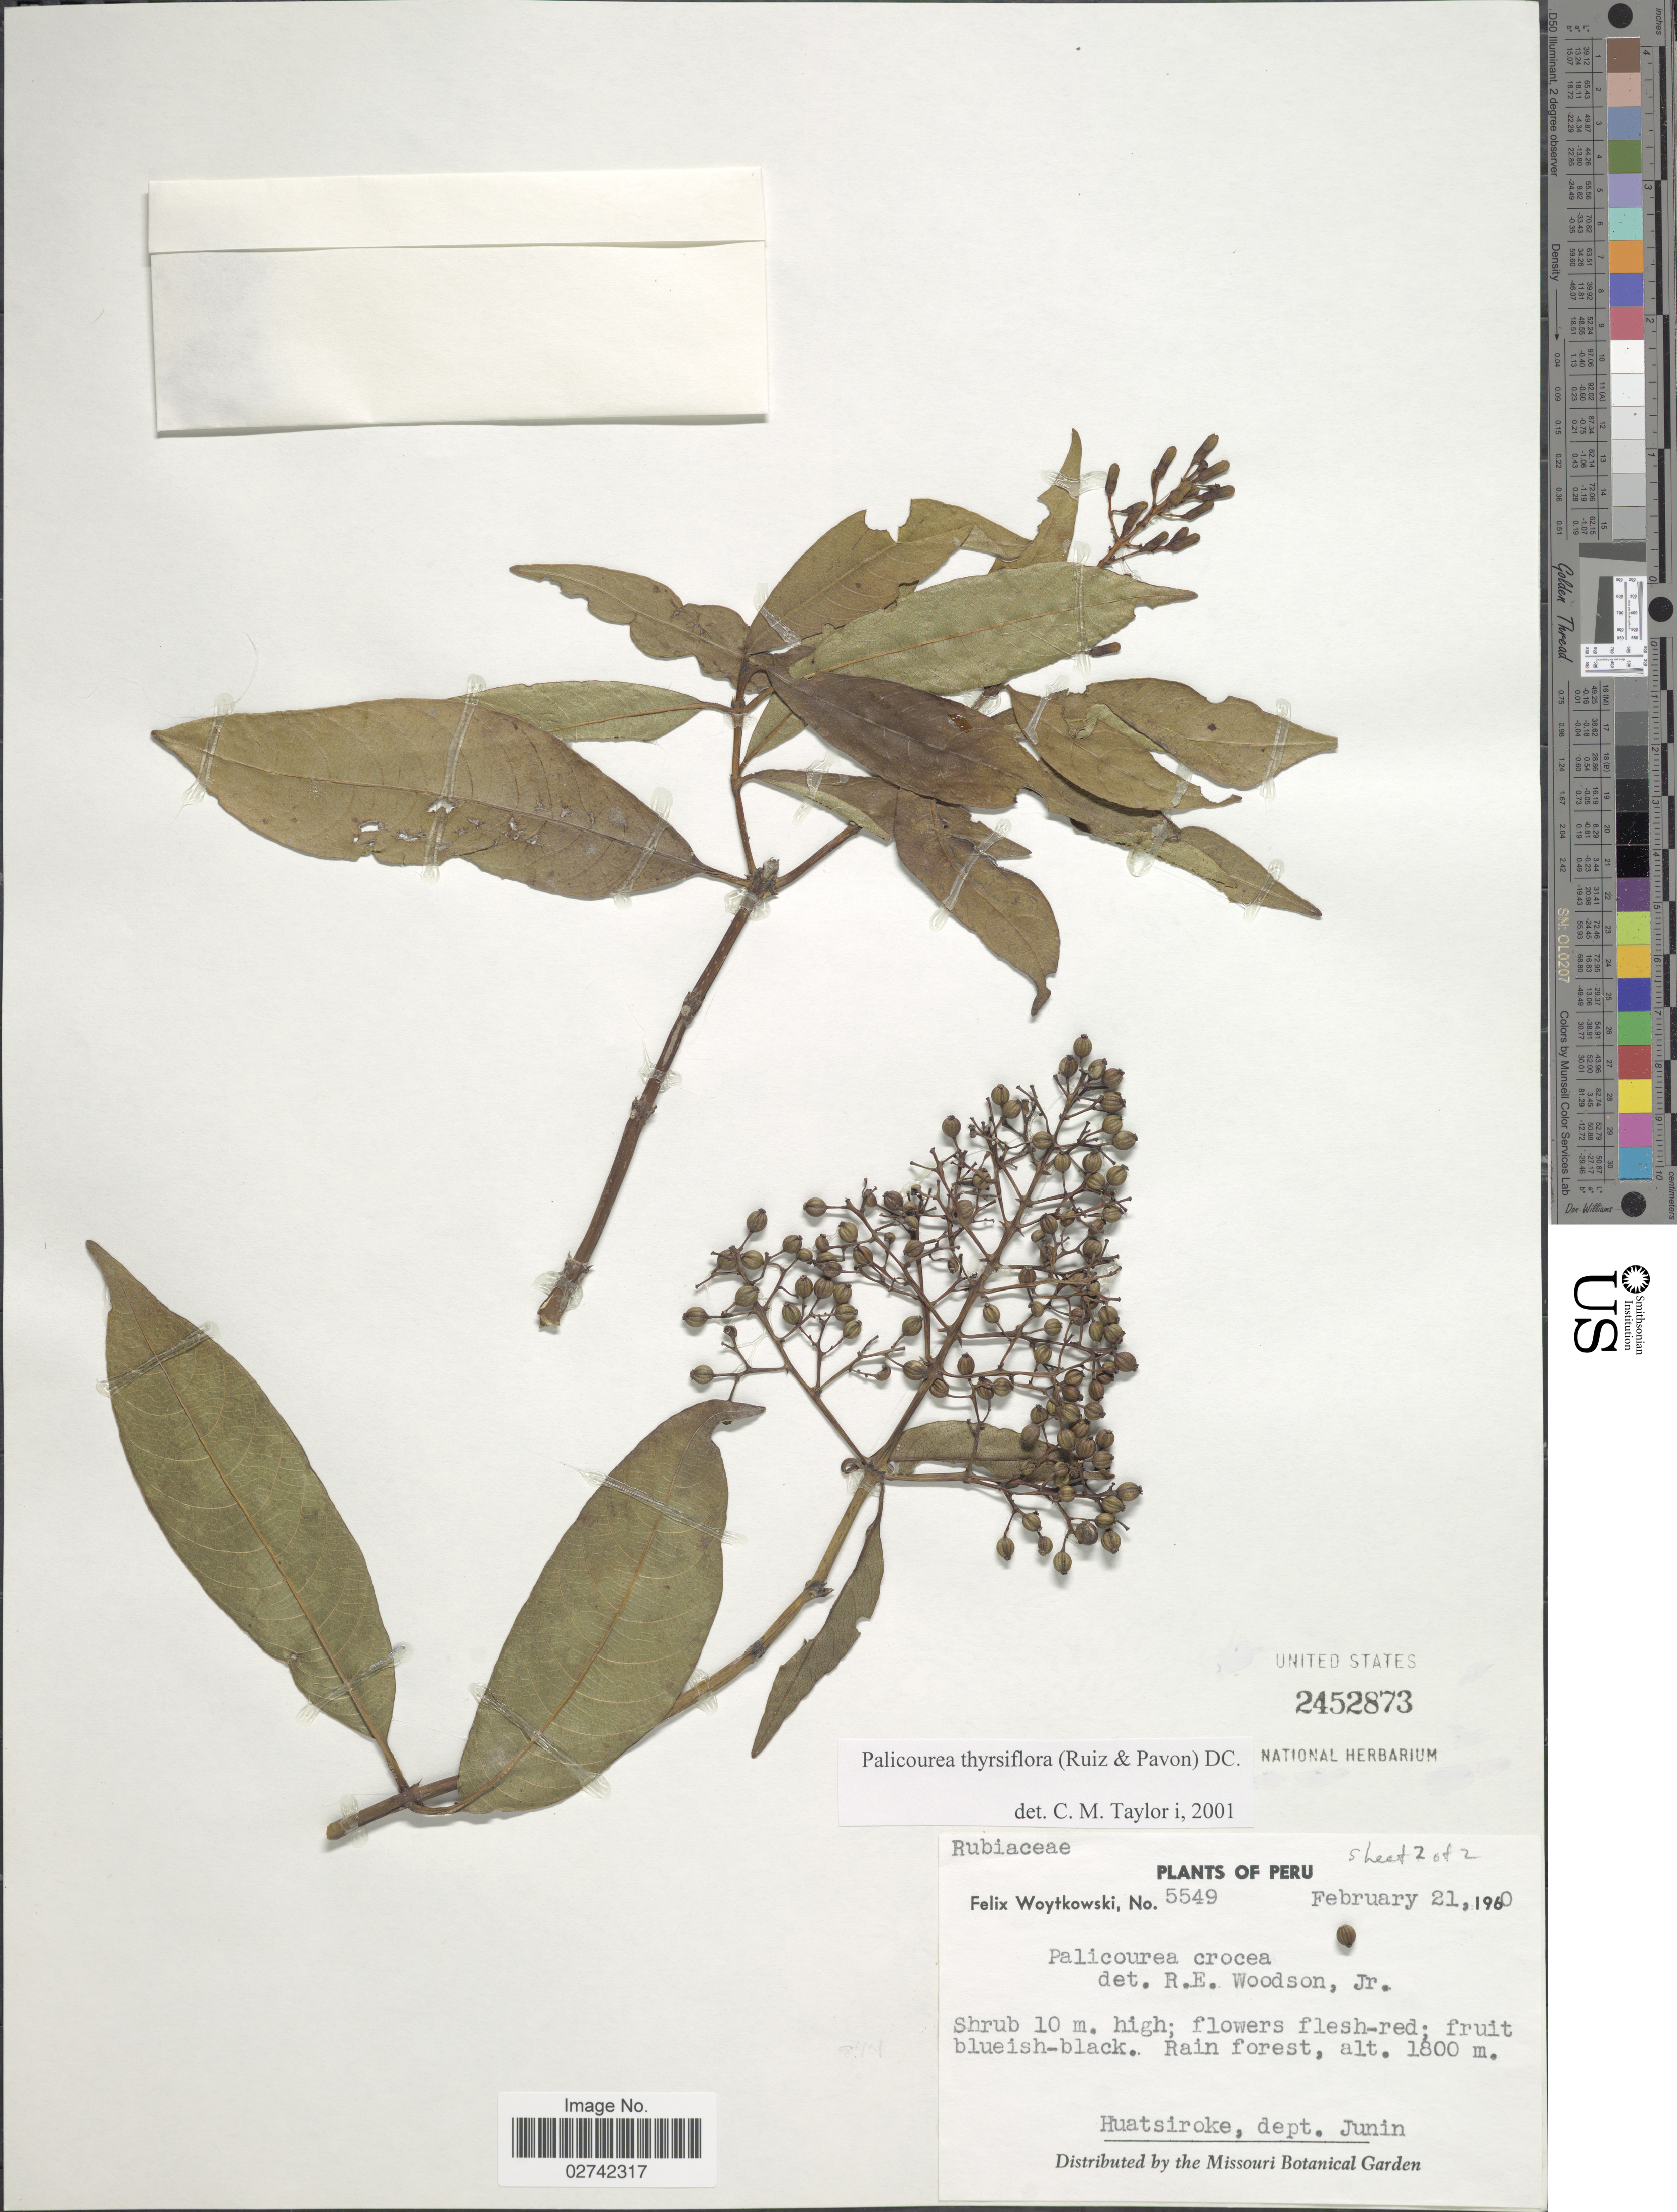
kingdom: Plantae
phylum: Tracheophyta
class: Magnoliopsida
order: Gentianales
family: Rubiaceae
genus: Palicourea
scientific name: Palicourea thyrsiflora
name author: (Ruiz & Pav.) DC.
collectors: F. Woytkowski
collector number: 5549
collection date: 1960-02-21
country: Peru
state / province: Junín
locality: Rain forest, Huatsiroke.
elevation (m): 1800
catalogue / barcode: US 2452873